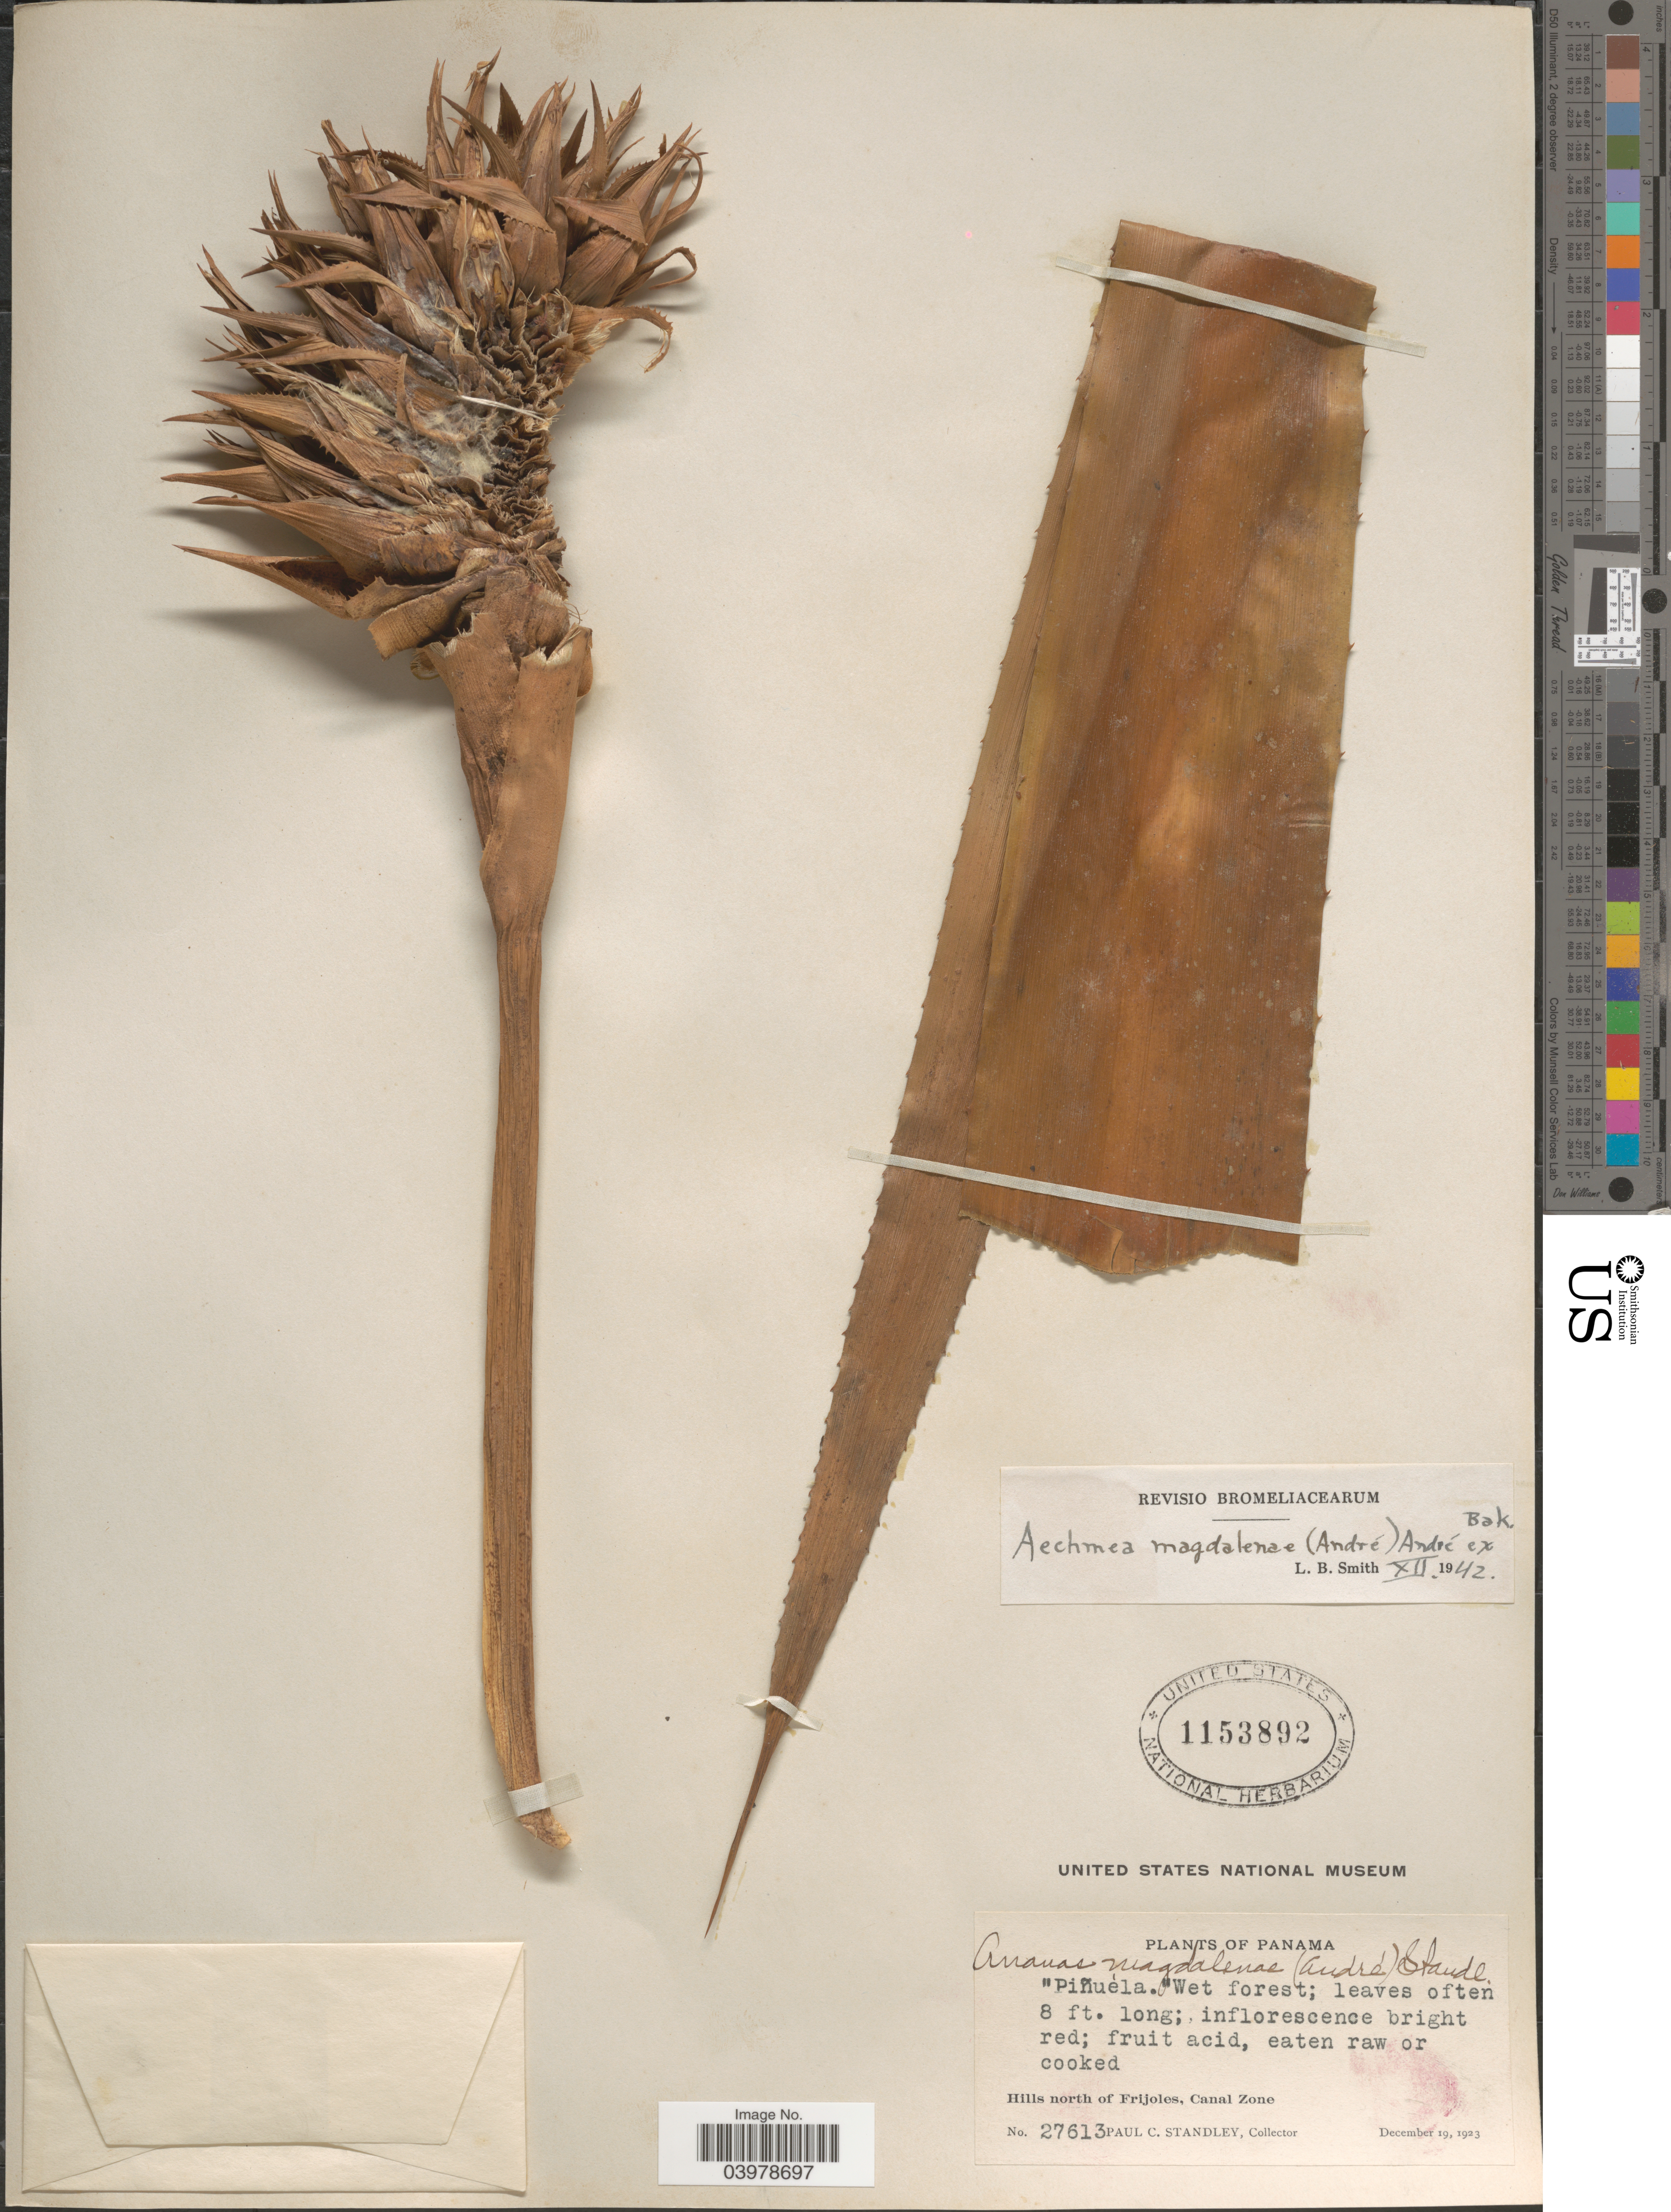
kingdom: Plantae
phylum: Tracheophyta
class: Liliopsida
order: Poales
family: Bromeliaceae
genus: Aechmea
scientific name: Aechmea magdalenae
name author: (André) André ex Baker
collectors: P. C. Standley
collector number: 27613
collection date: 1923-12-19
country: Panama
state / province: Colón / Panamá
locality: Hills north of Frijoles, Canal Zone.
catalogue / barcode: US 1153892